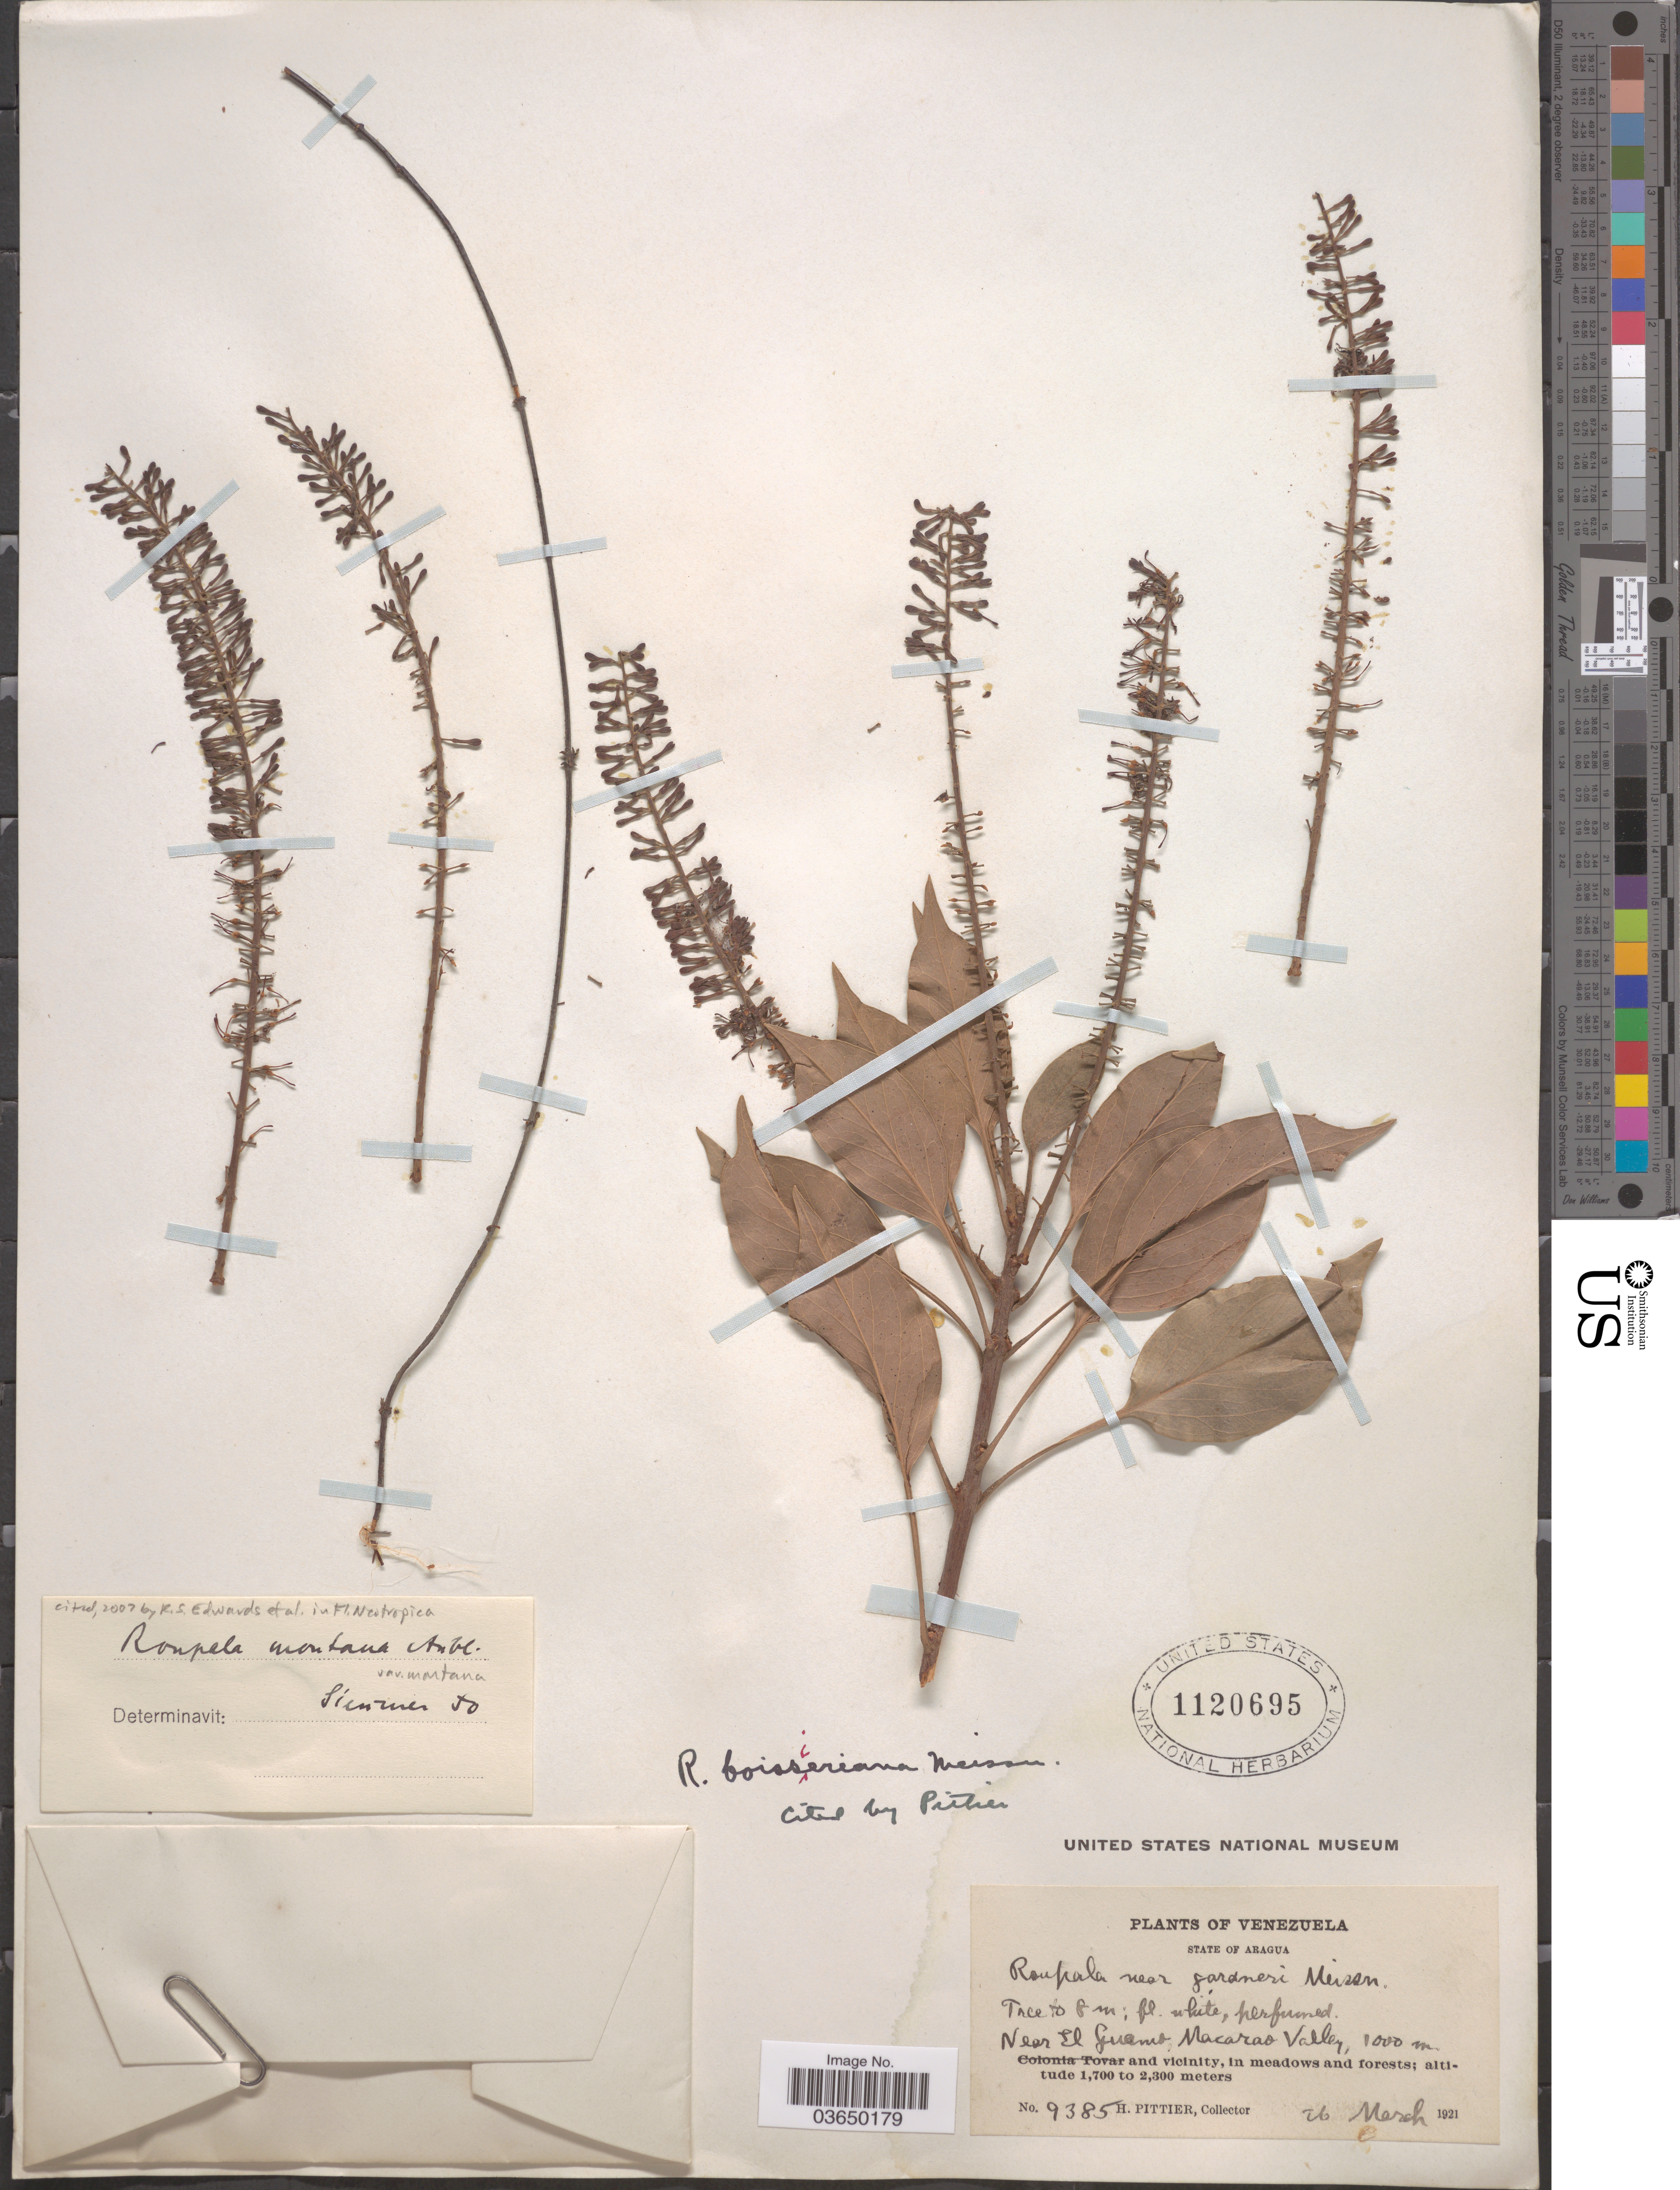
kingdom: Plantae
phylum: Tracheophyta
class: Magnoliopsida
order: Proteales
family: Proteaceae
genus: Roupala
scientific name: Roupala montana var. montana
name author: Aubl.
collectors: H. F. Pittier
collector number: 9385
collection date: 1921-03-26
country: Venezuela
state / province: Aragua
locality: Near El Guamo. Macarao Valley, and vicinity.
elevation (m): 1000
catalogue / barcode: US 1120695